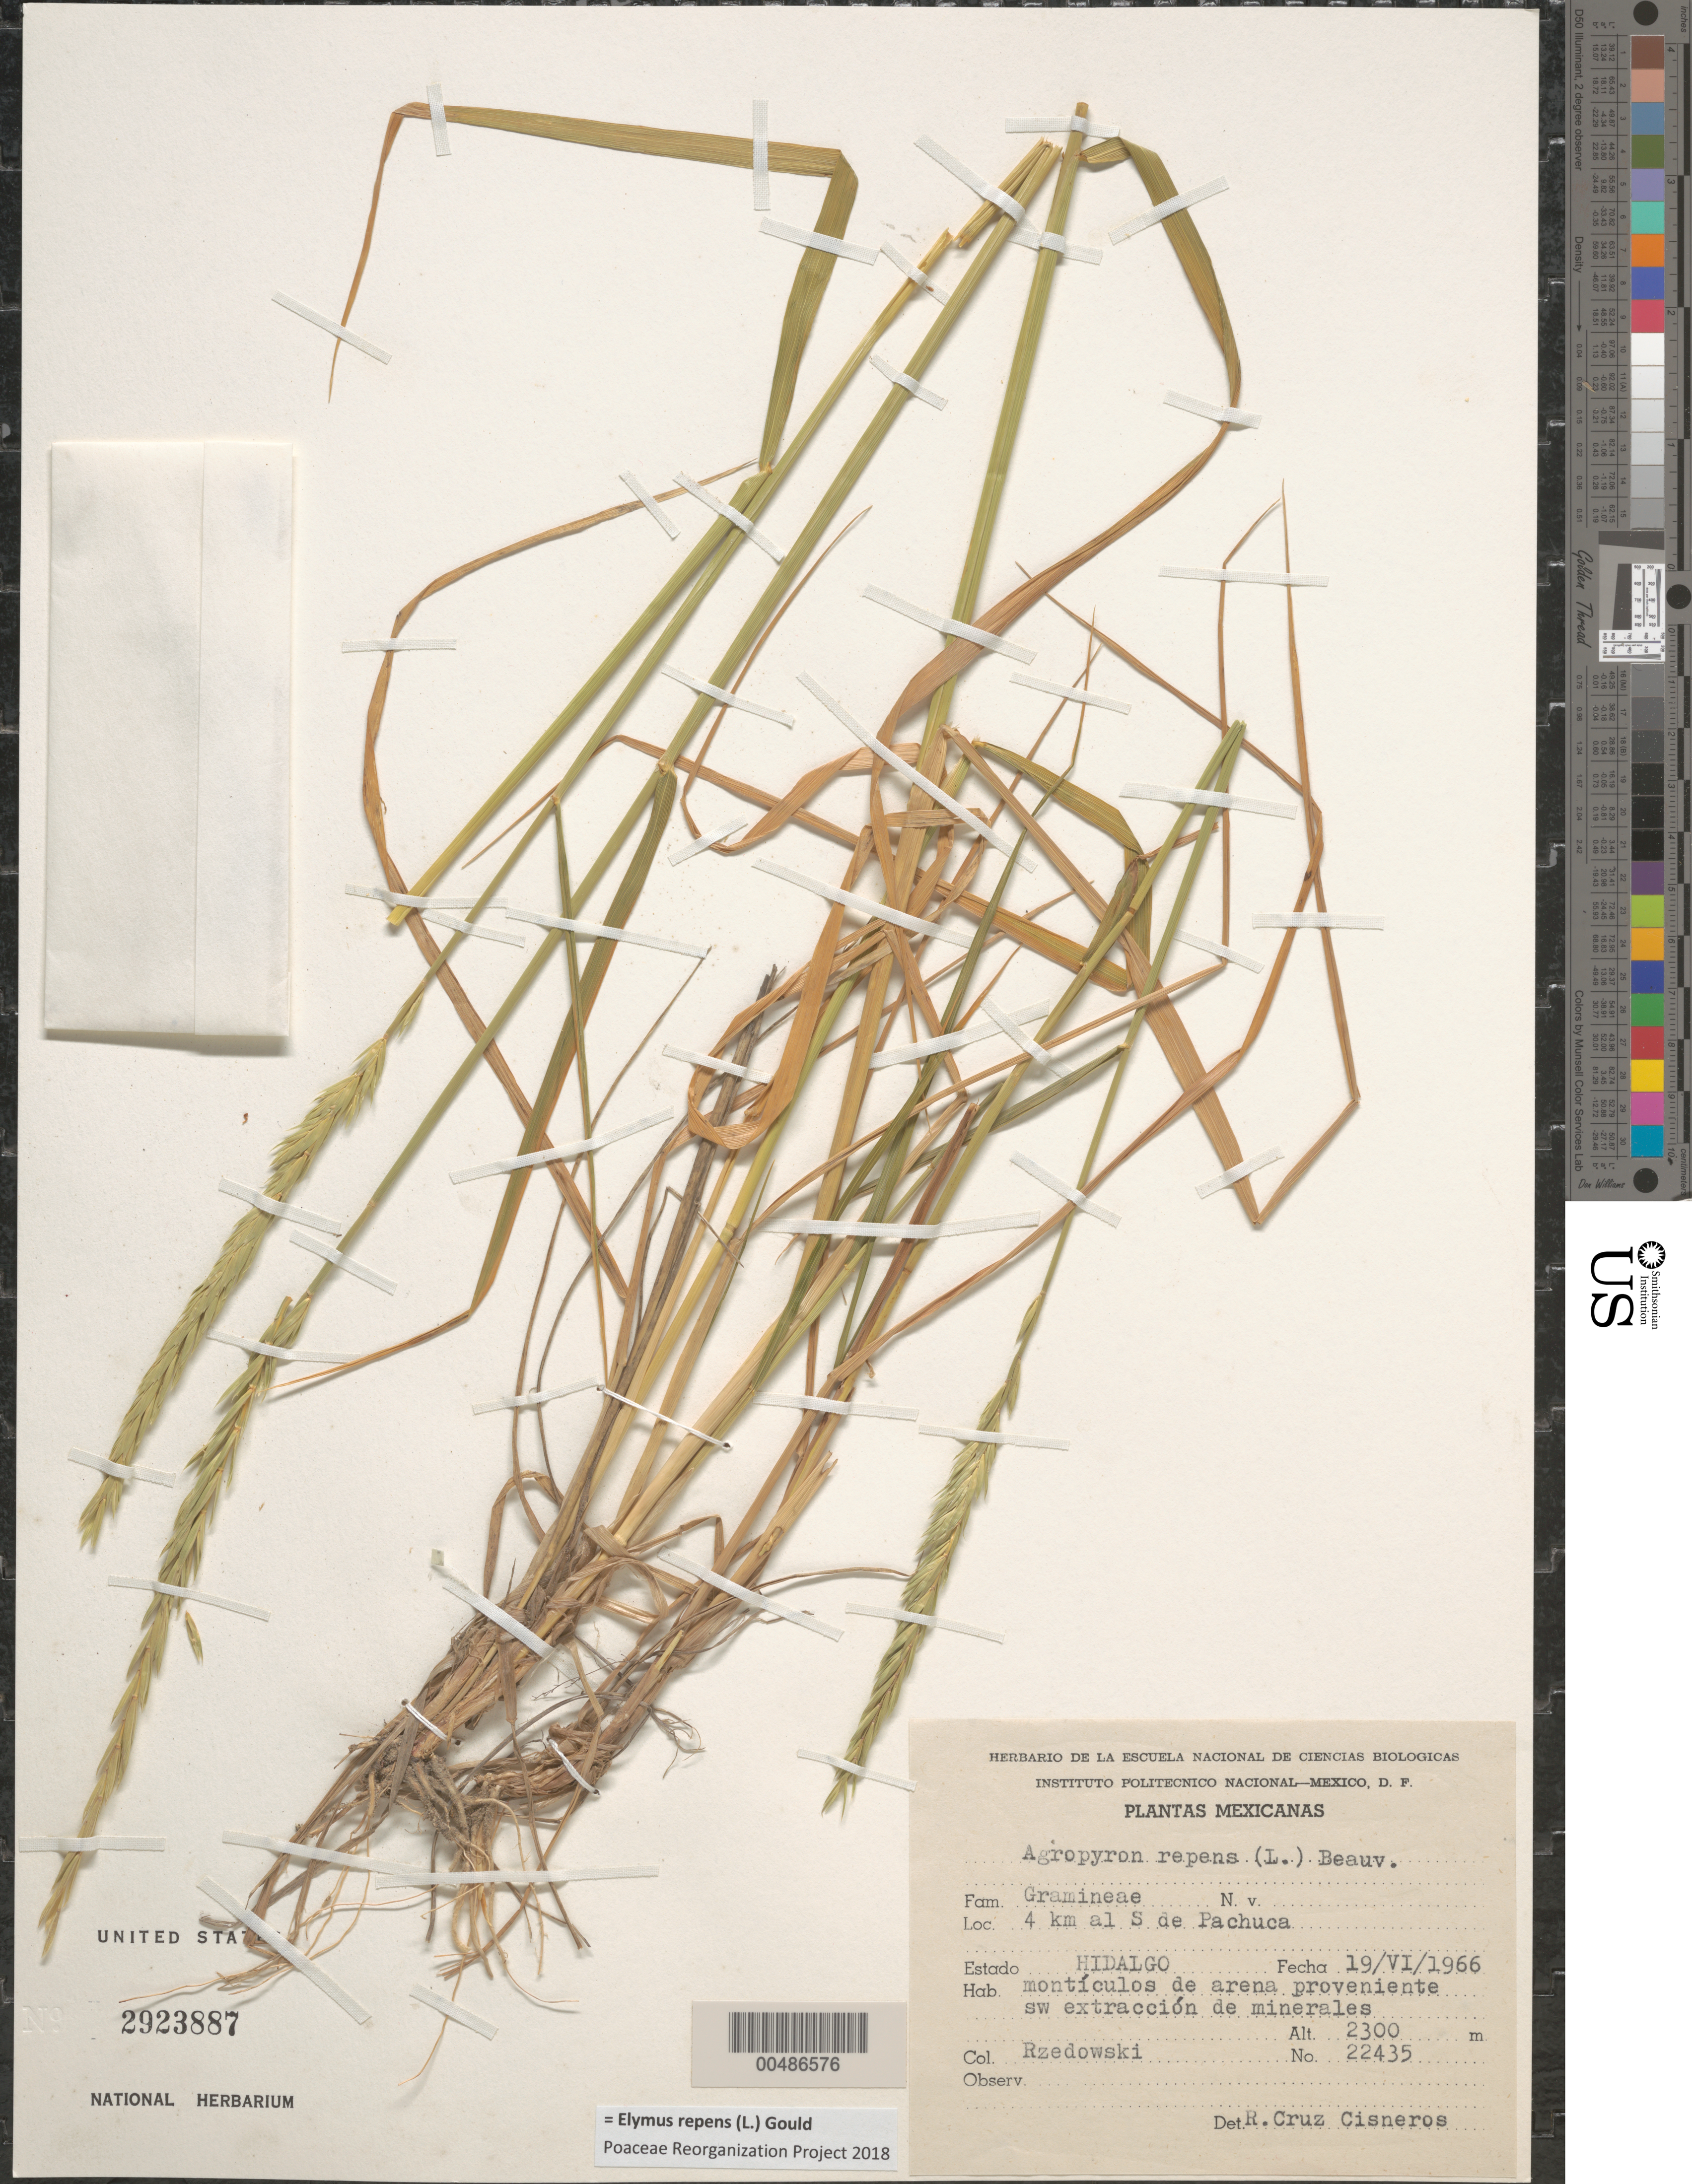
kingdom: Plantae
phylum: Tracheophyta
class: Liliopsida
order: Poales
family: Poaceae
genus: Elymus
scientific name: Elymus repens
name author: (L.) Gould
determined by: Poaceae Reorganization Project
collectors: J. Rzedowski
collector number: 22435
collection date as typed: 19 Jun 1966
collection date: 1966-06-19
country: Mexico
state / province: Hidalgo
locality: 4 km al S de Pachuca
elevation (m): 2300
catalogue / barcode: US 2923887